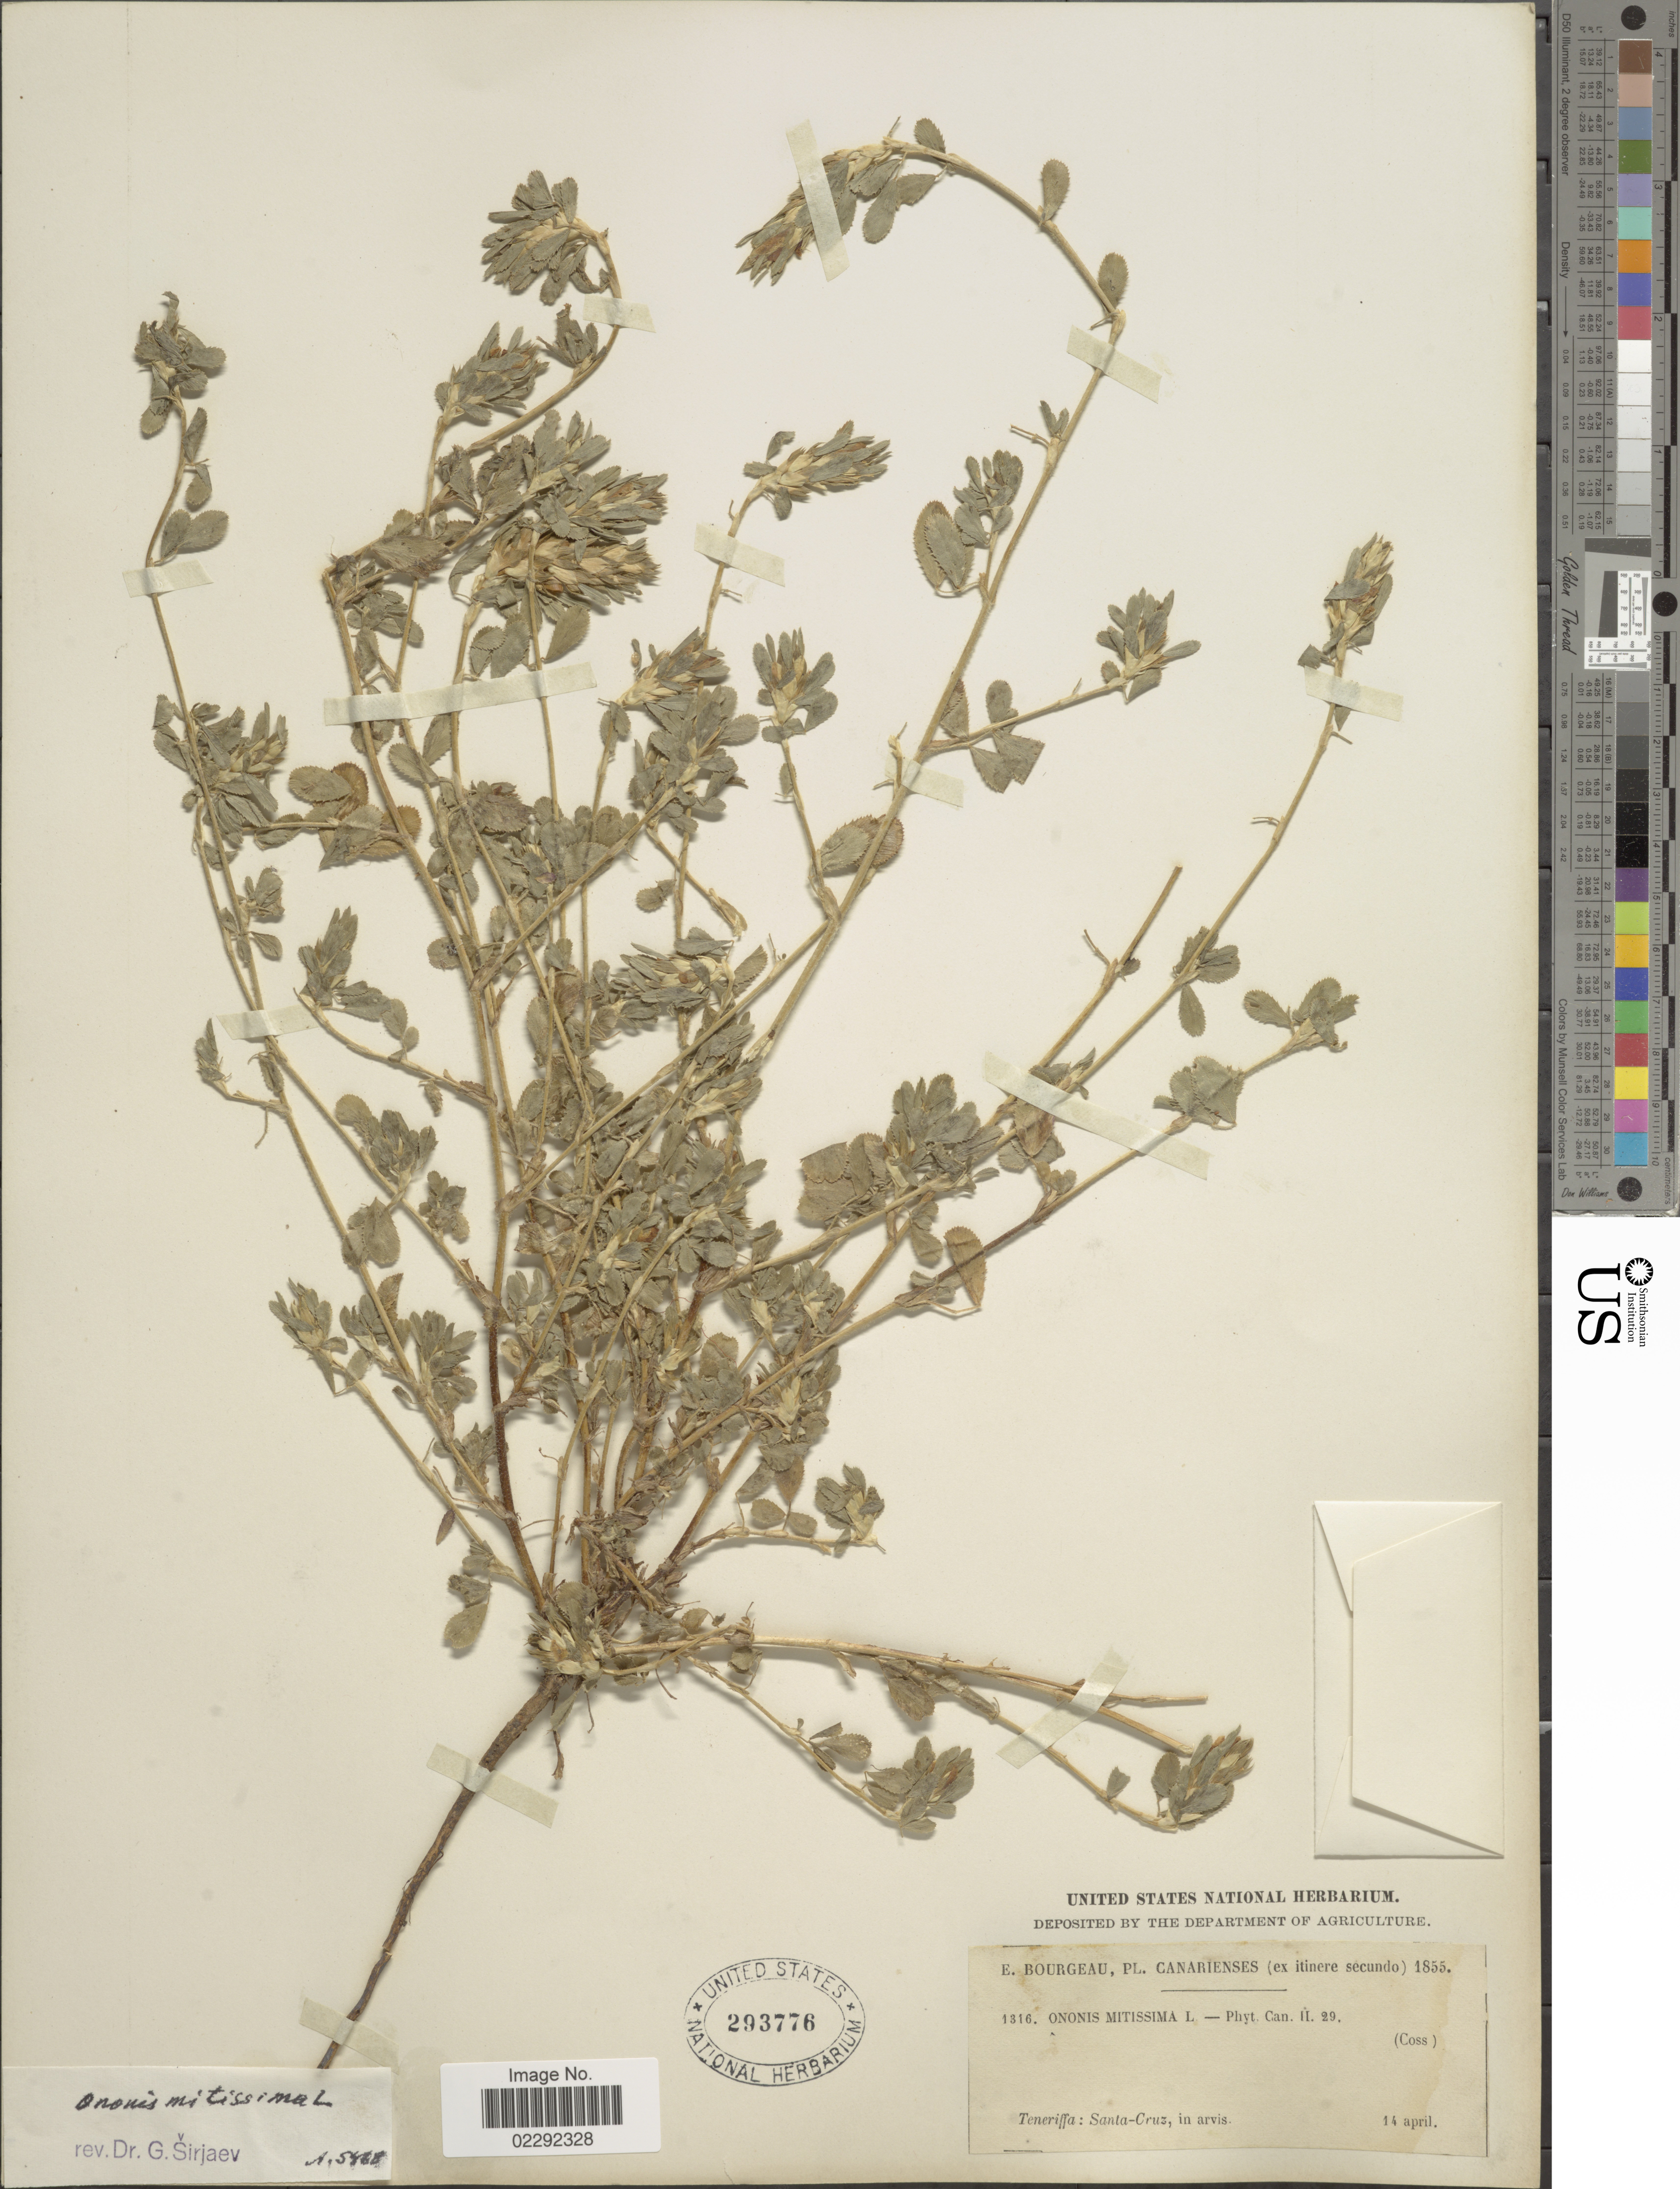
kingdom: Plantae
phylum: Tracheophyta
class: Magnoliopsida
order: Fabales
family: Fabaceae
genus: Ononis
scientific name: Ononis mitissima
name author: L.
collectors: E. Bourgeau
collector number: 1316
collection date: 1855-04-14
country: Spain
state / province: Canarias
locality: Teneriffa: Santa-Cruz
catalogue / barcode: US 293776